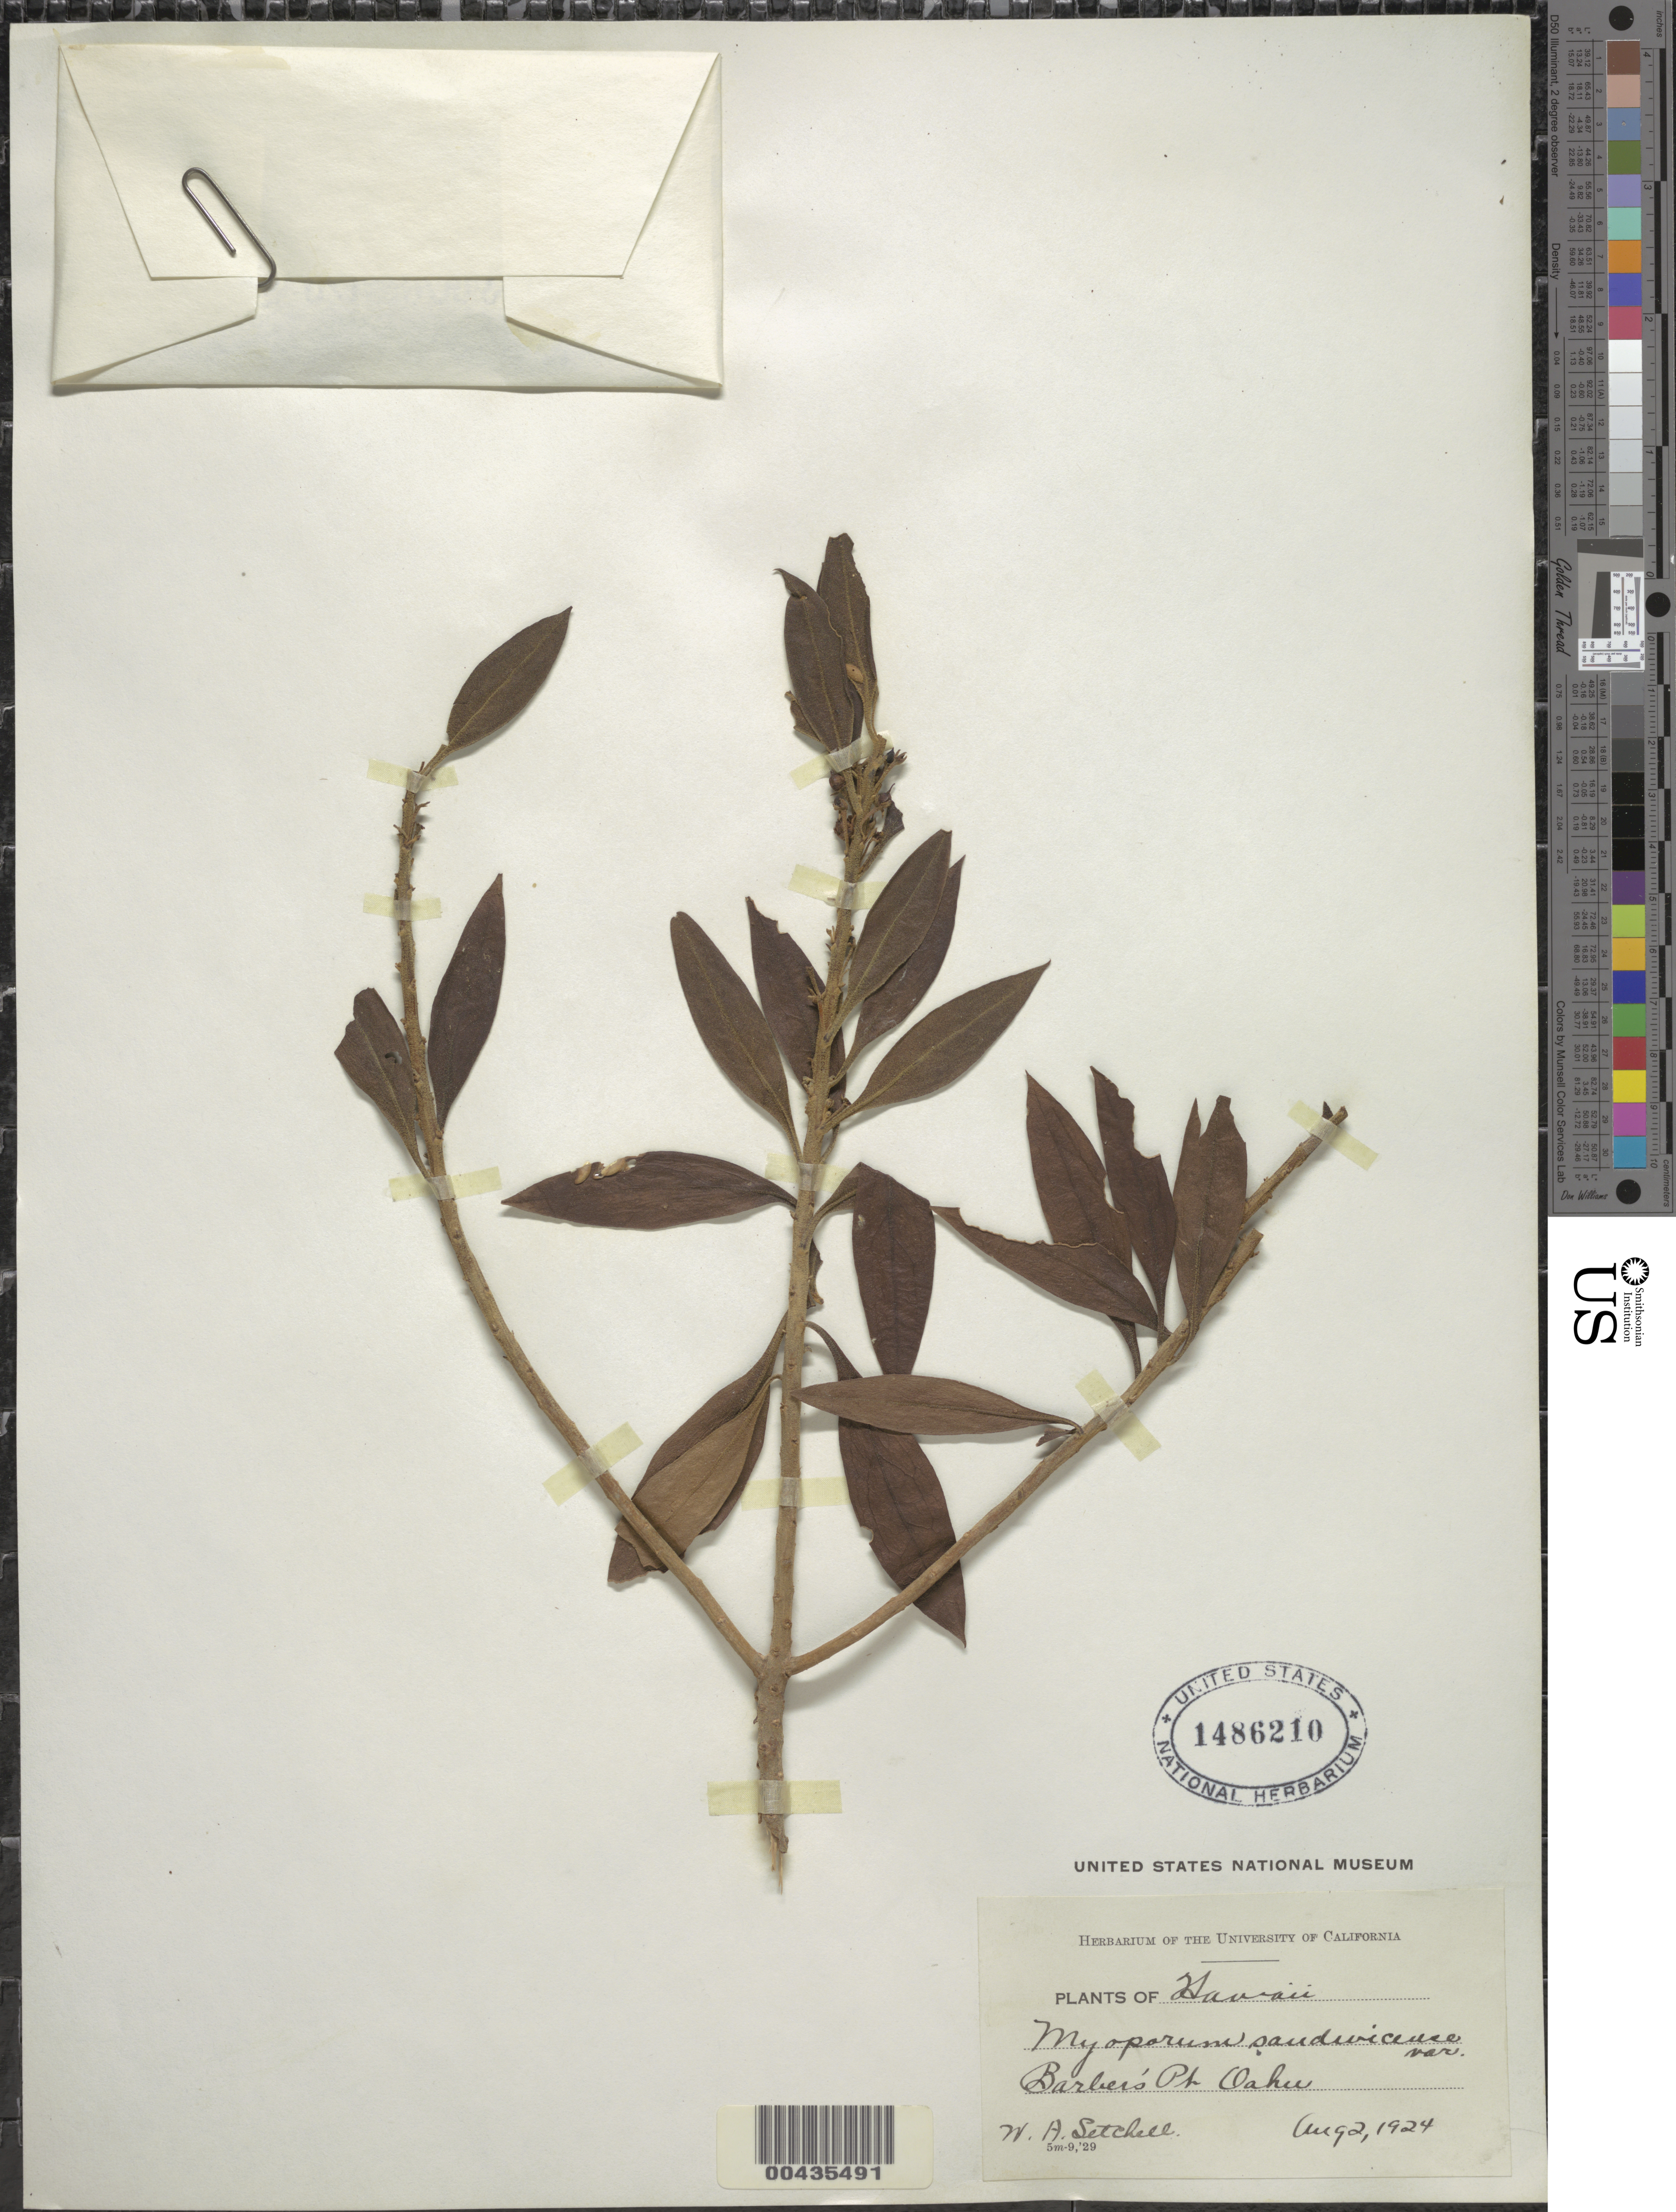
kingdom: Plantae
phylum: Tracheophyta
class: Magnoliopsida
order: Lamiales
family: Scrophulariaceae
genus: Myoporum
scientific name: Myoporum stellatum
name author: (G.L. Webster) O. Deg. & I. Deg.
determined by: Wagner, W. L., (BOT), Smithsonian Institution - National Museum of Natural History (UNITED STATES)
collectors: W. Setchell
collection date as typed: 2 Aug 1924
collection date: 1924-08-02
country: United States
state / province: Hawaii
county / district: Honolulu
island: Oahu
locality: Barber's Point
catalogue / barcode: US 1486210